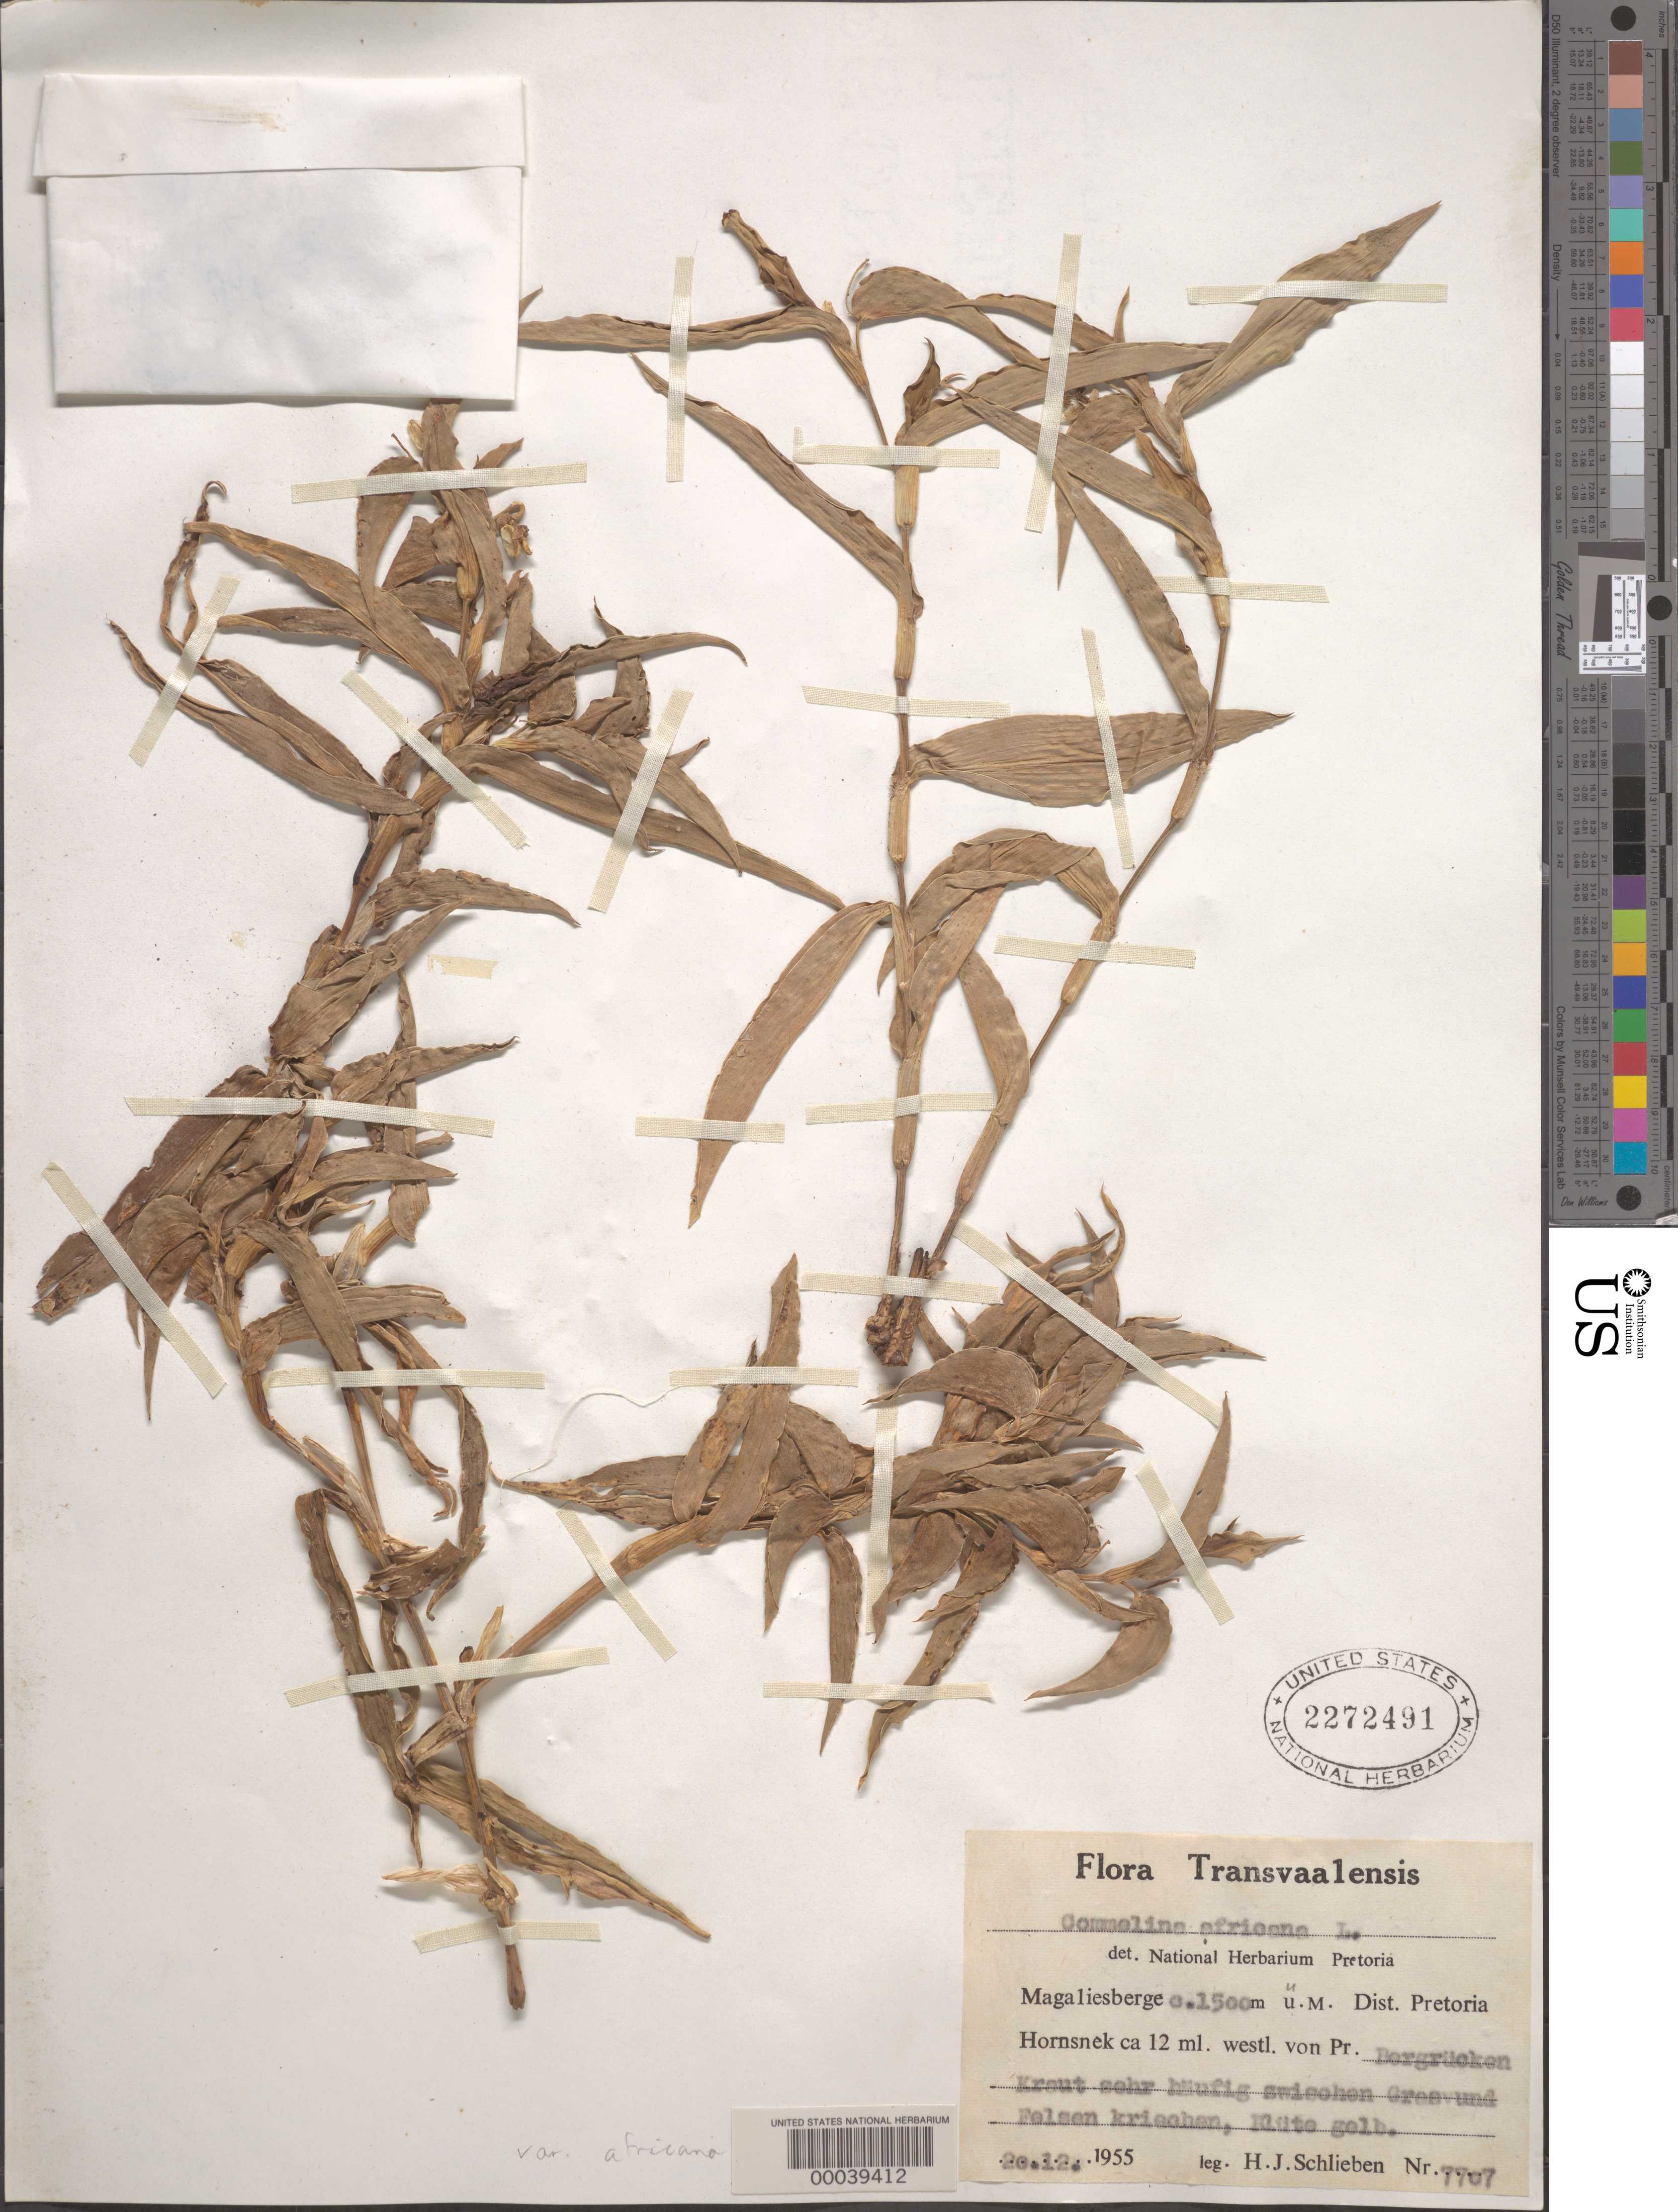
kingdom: Plantae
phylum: Tracheophyta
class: Liliopsida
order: Commelinales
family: Commelinaceae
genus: Commelina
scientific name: Commelina africana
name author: L.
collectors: H. J. Schlieben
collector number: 7707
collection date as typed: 1955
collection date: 1955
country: South Africa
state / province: Gauteng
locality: Magaliesberge. Pretoria Dist. Transvaal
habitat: Grassland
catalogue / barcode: US 2272491